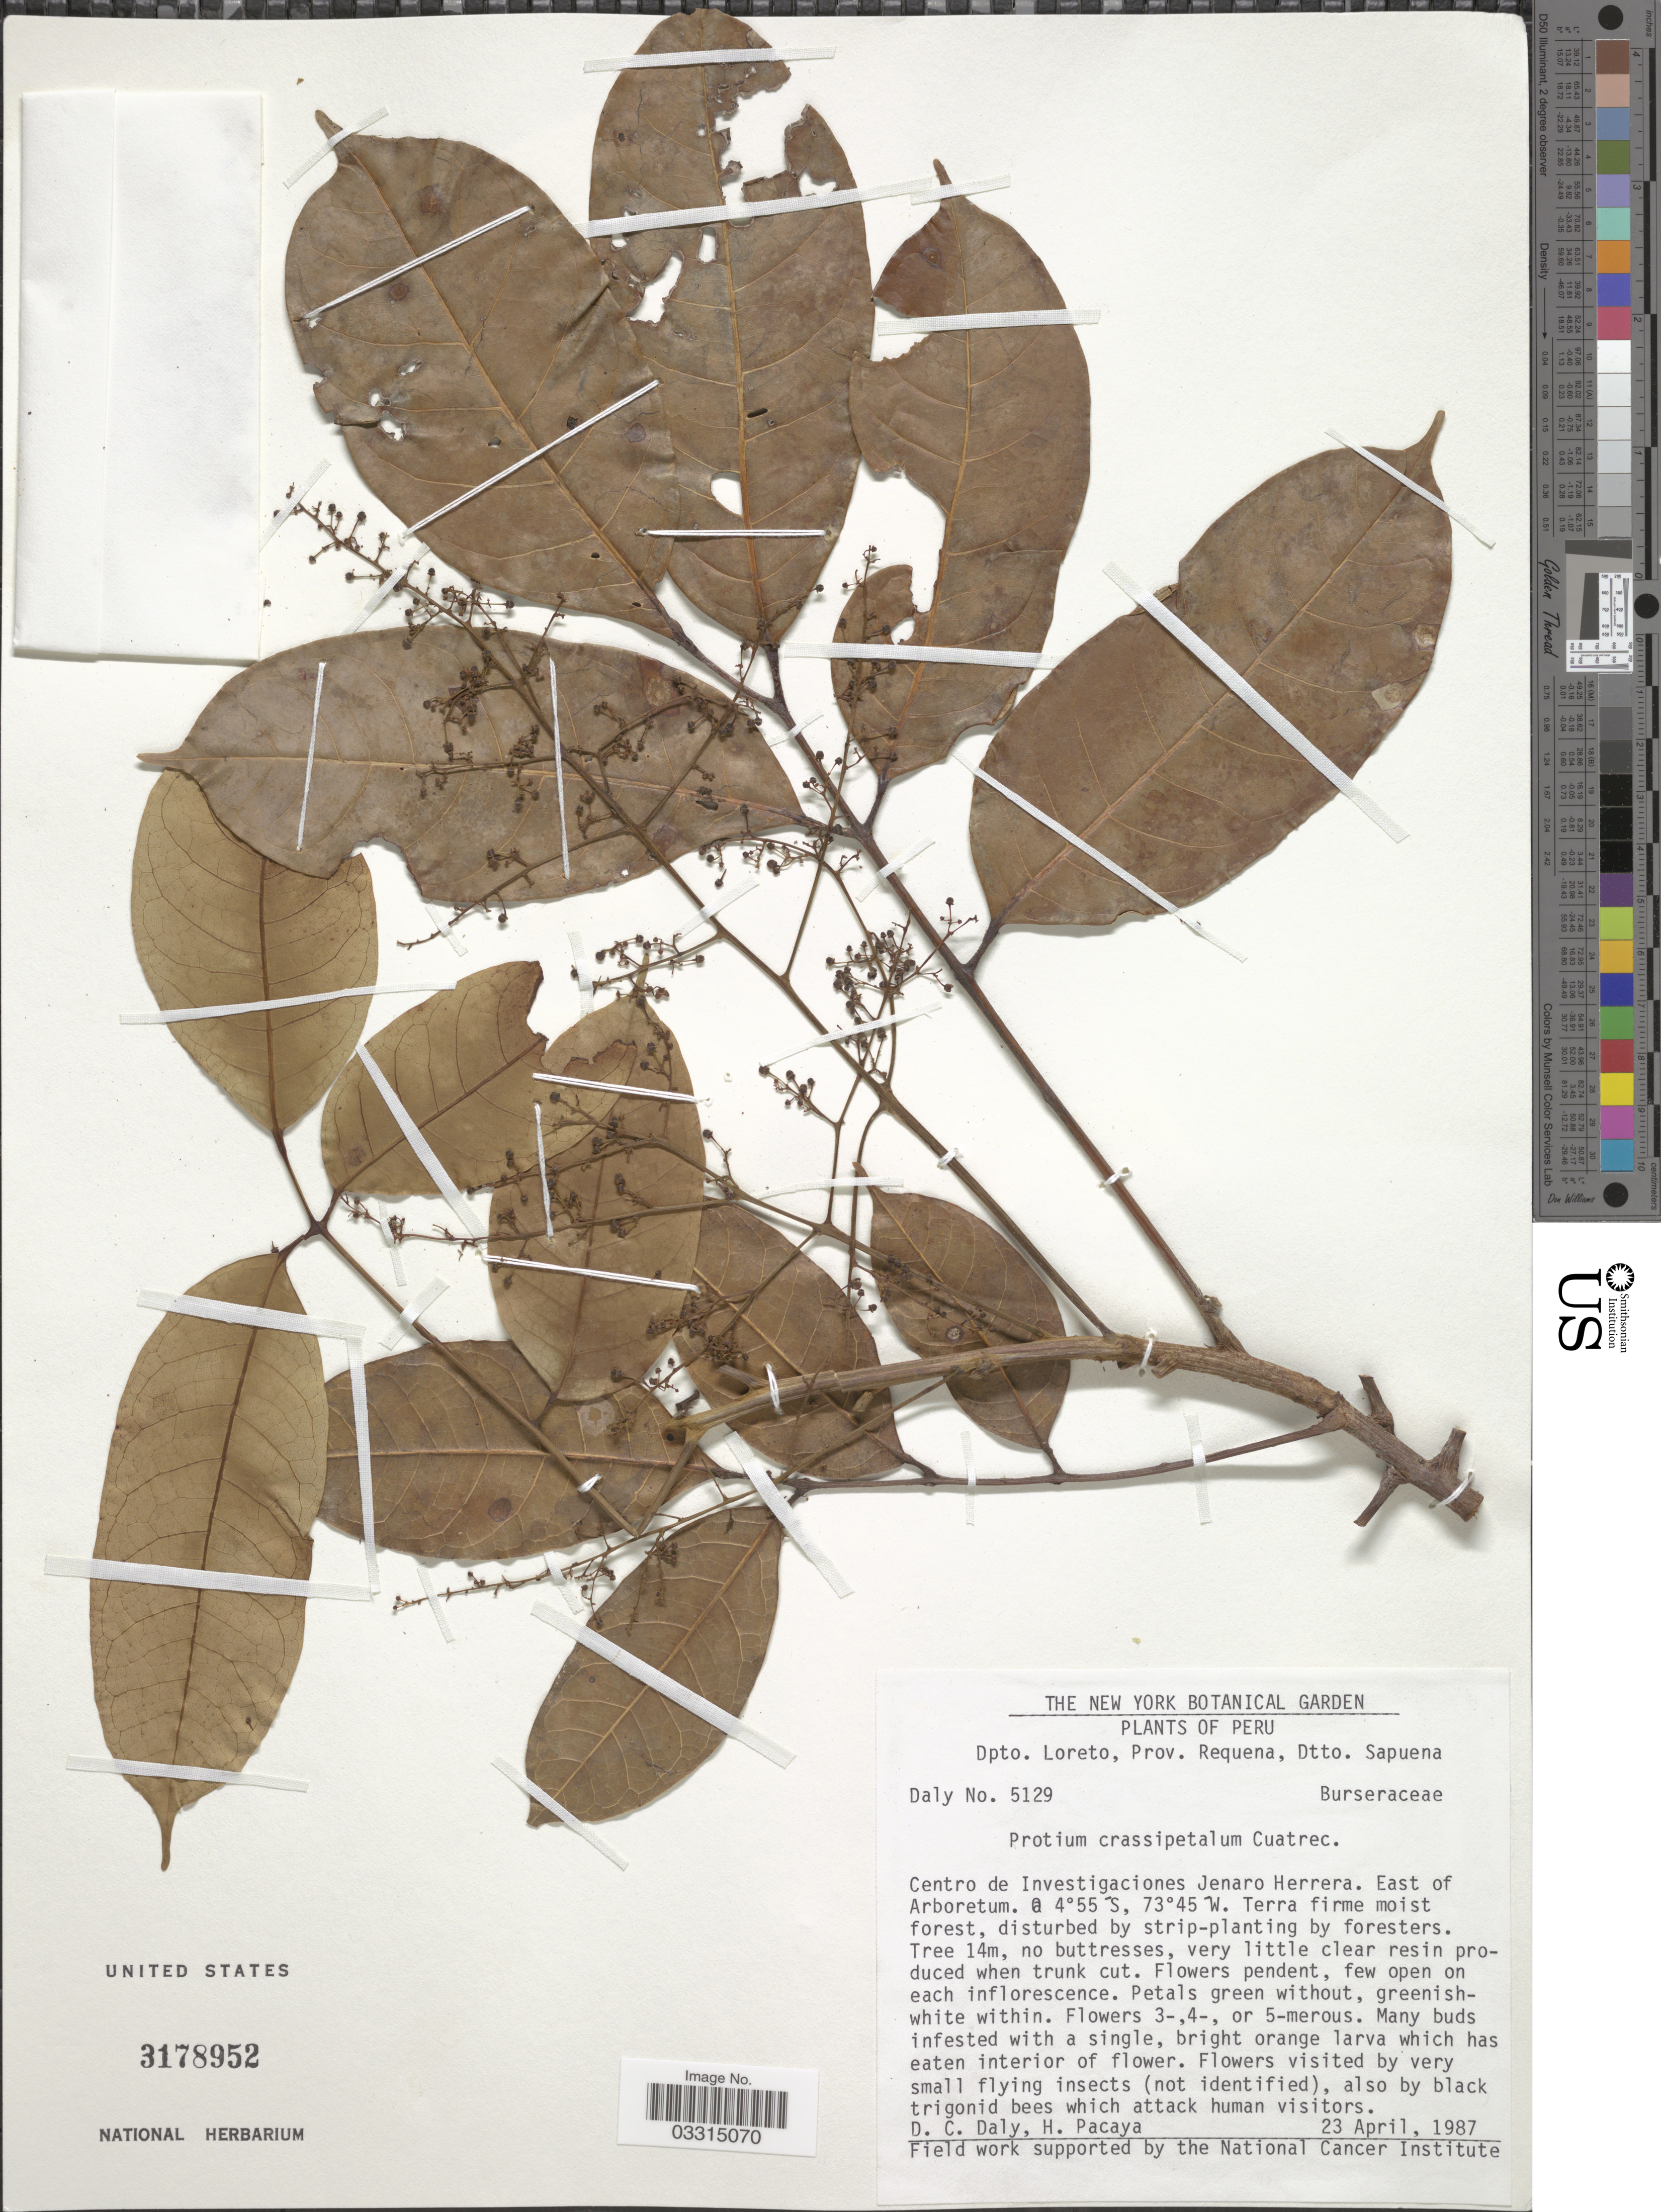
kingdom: Plantae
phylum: Tracheophyta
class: Magnoliopsida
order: Sapindales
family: Burseraceae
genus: Protium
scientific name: Protium crassipetalum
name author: Cuatrec.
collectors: D. C. Daly & H. Pacaya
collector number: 5129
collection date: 1987-04-23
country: Peru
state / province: Loreto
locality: Dpto. Loreto, Prov. Requena, Dtto. Sapueno. Centro de Investigaciones Jenaro Herrera. East of Arboretum.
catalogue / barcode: US 3178952